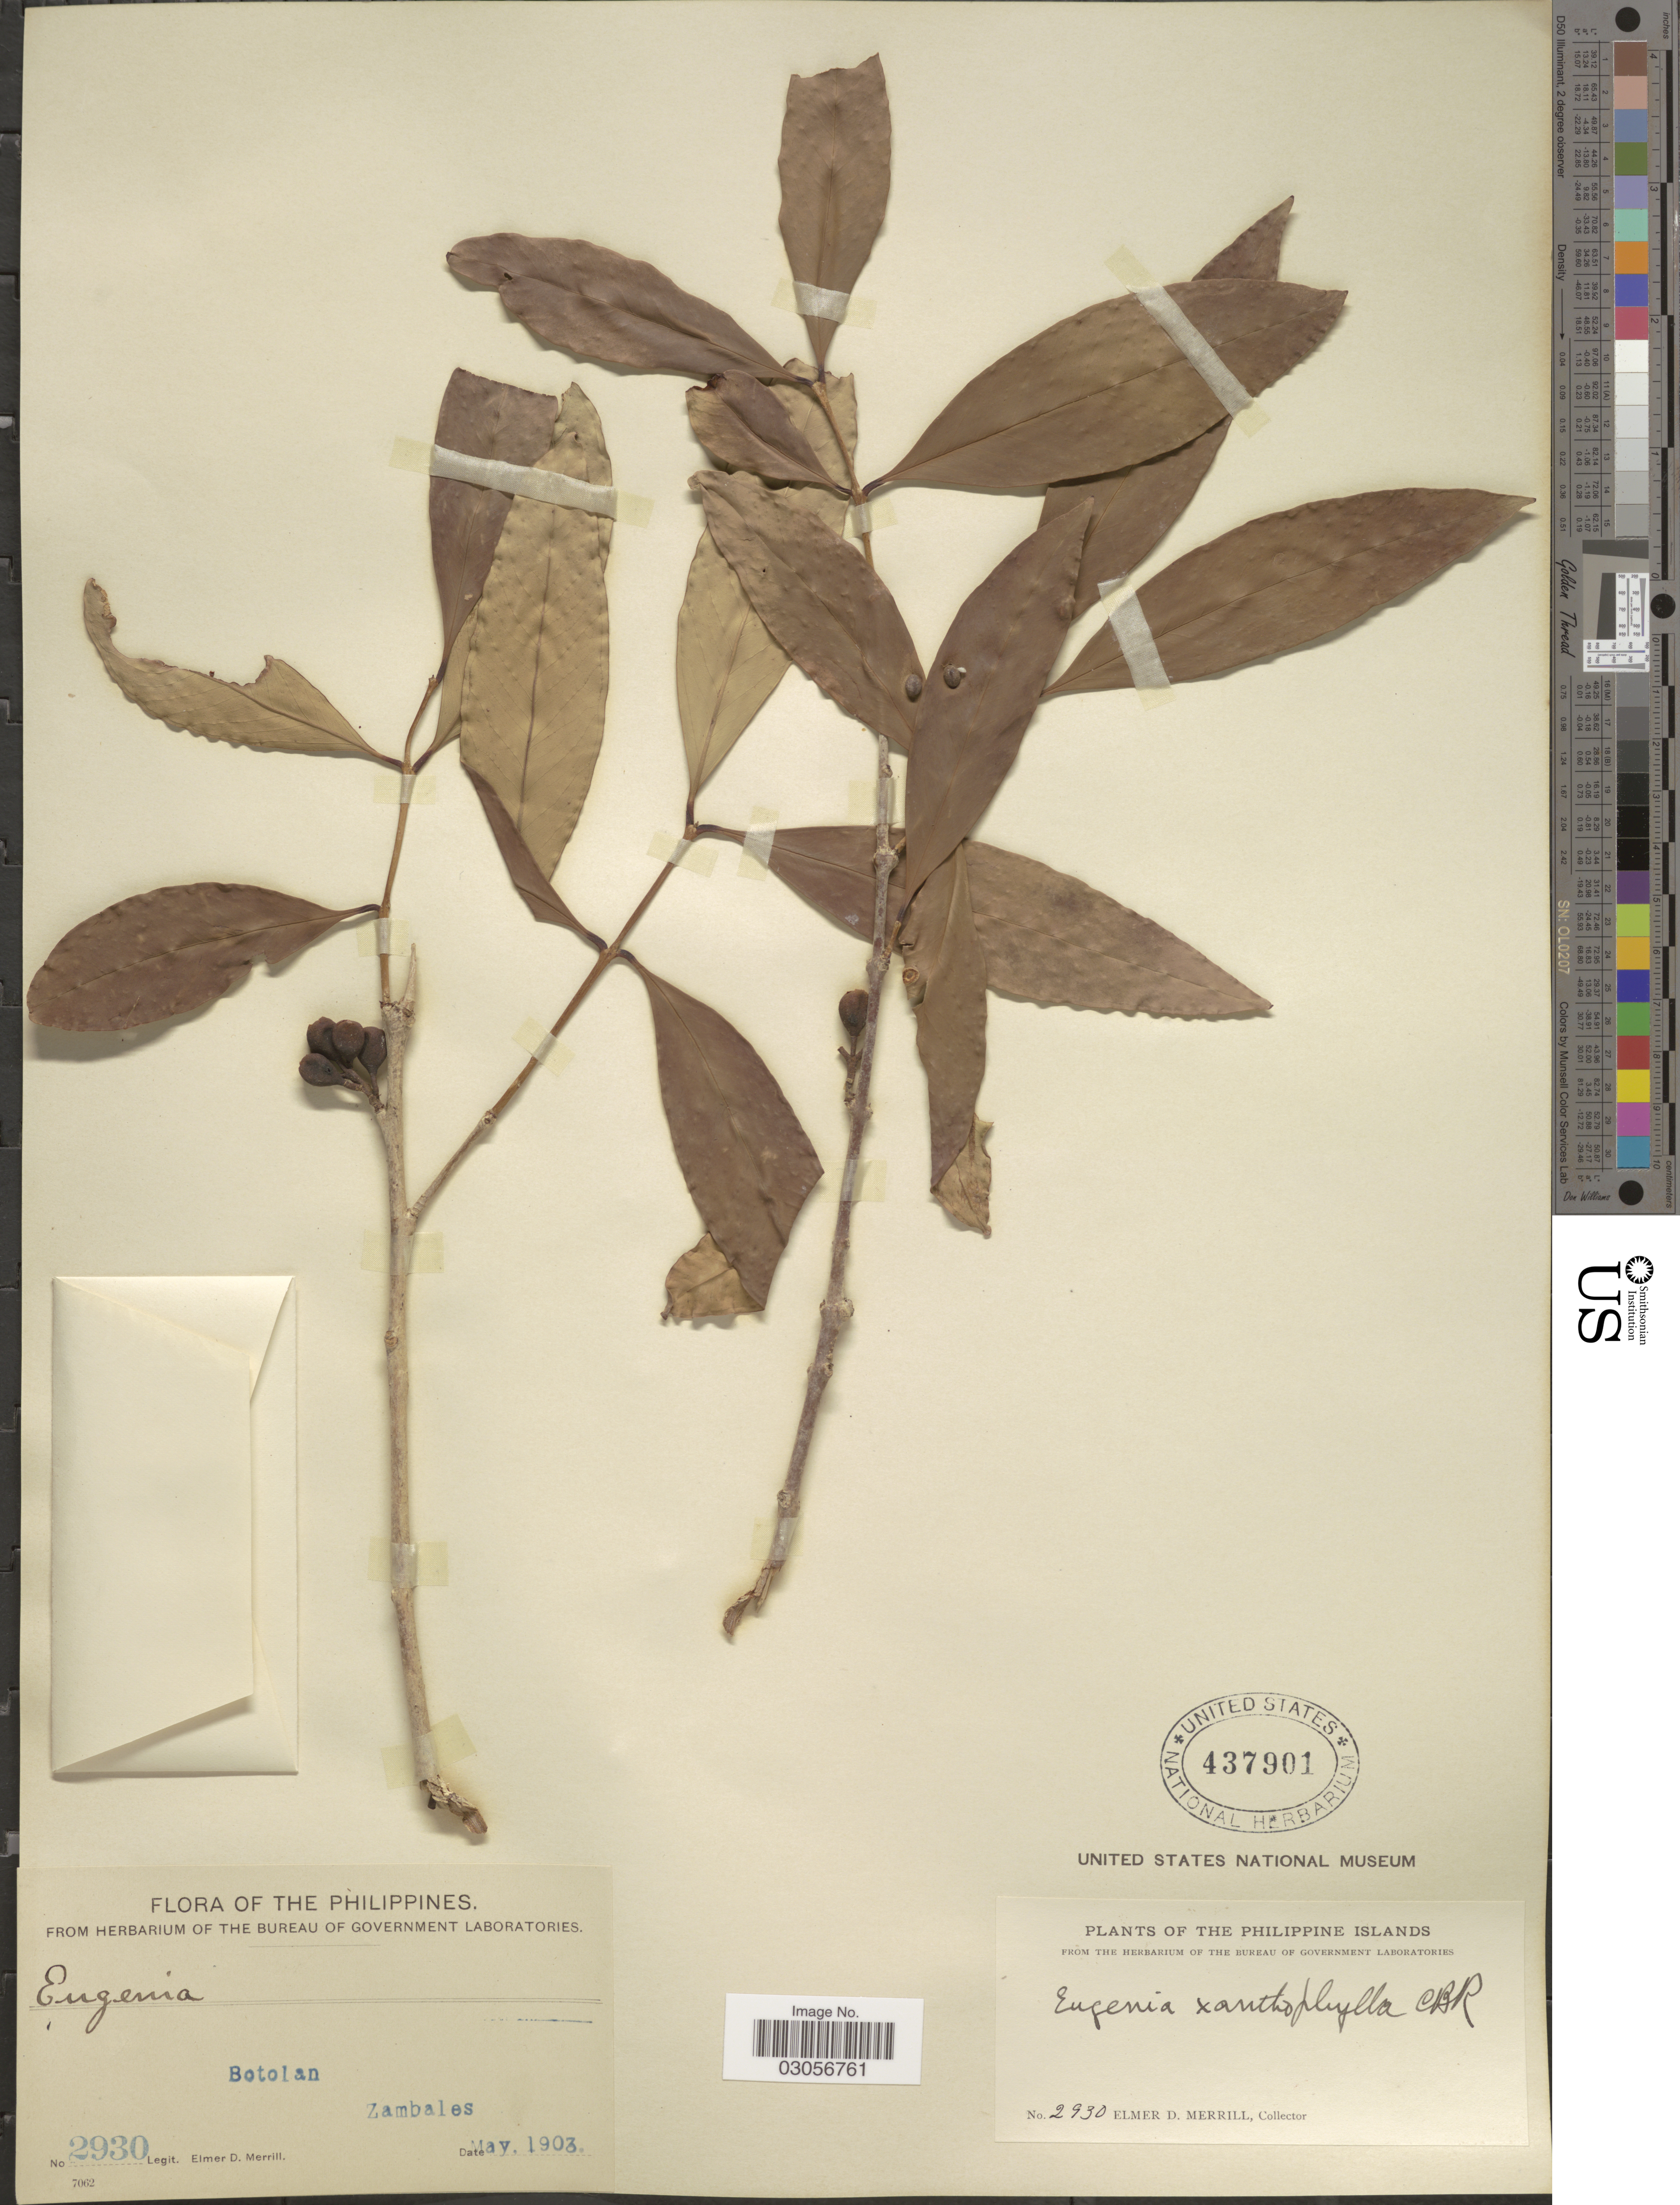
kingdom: Plantae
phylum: Tracheophyta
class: Magnoliopsida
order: Myrtales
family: Myrtaceae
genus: Syzygium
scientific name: Syzygium xanthophyllum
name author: (C.B. Rob.) Merr.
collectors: E. D. Merrill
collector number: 2930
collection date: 1903-05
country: Philippines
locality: Philippine Islands. Botolan, Zambales.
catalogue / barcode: US 437901